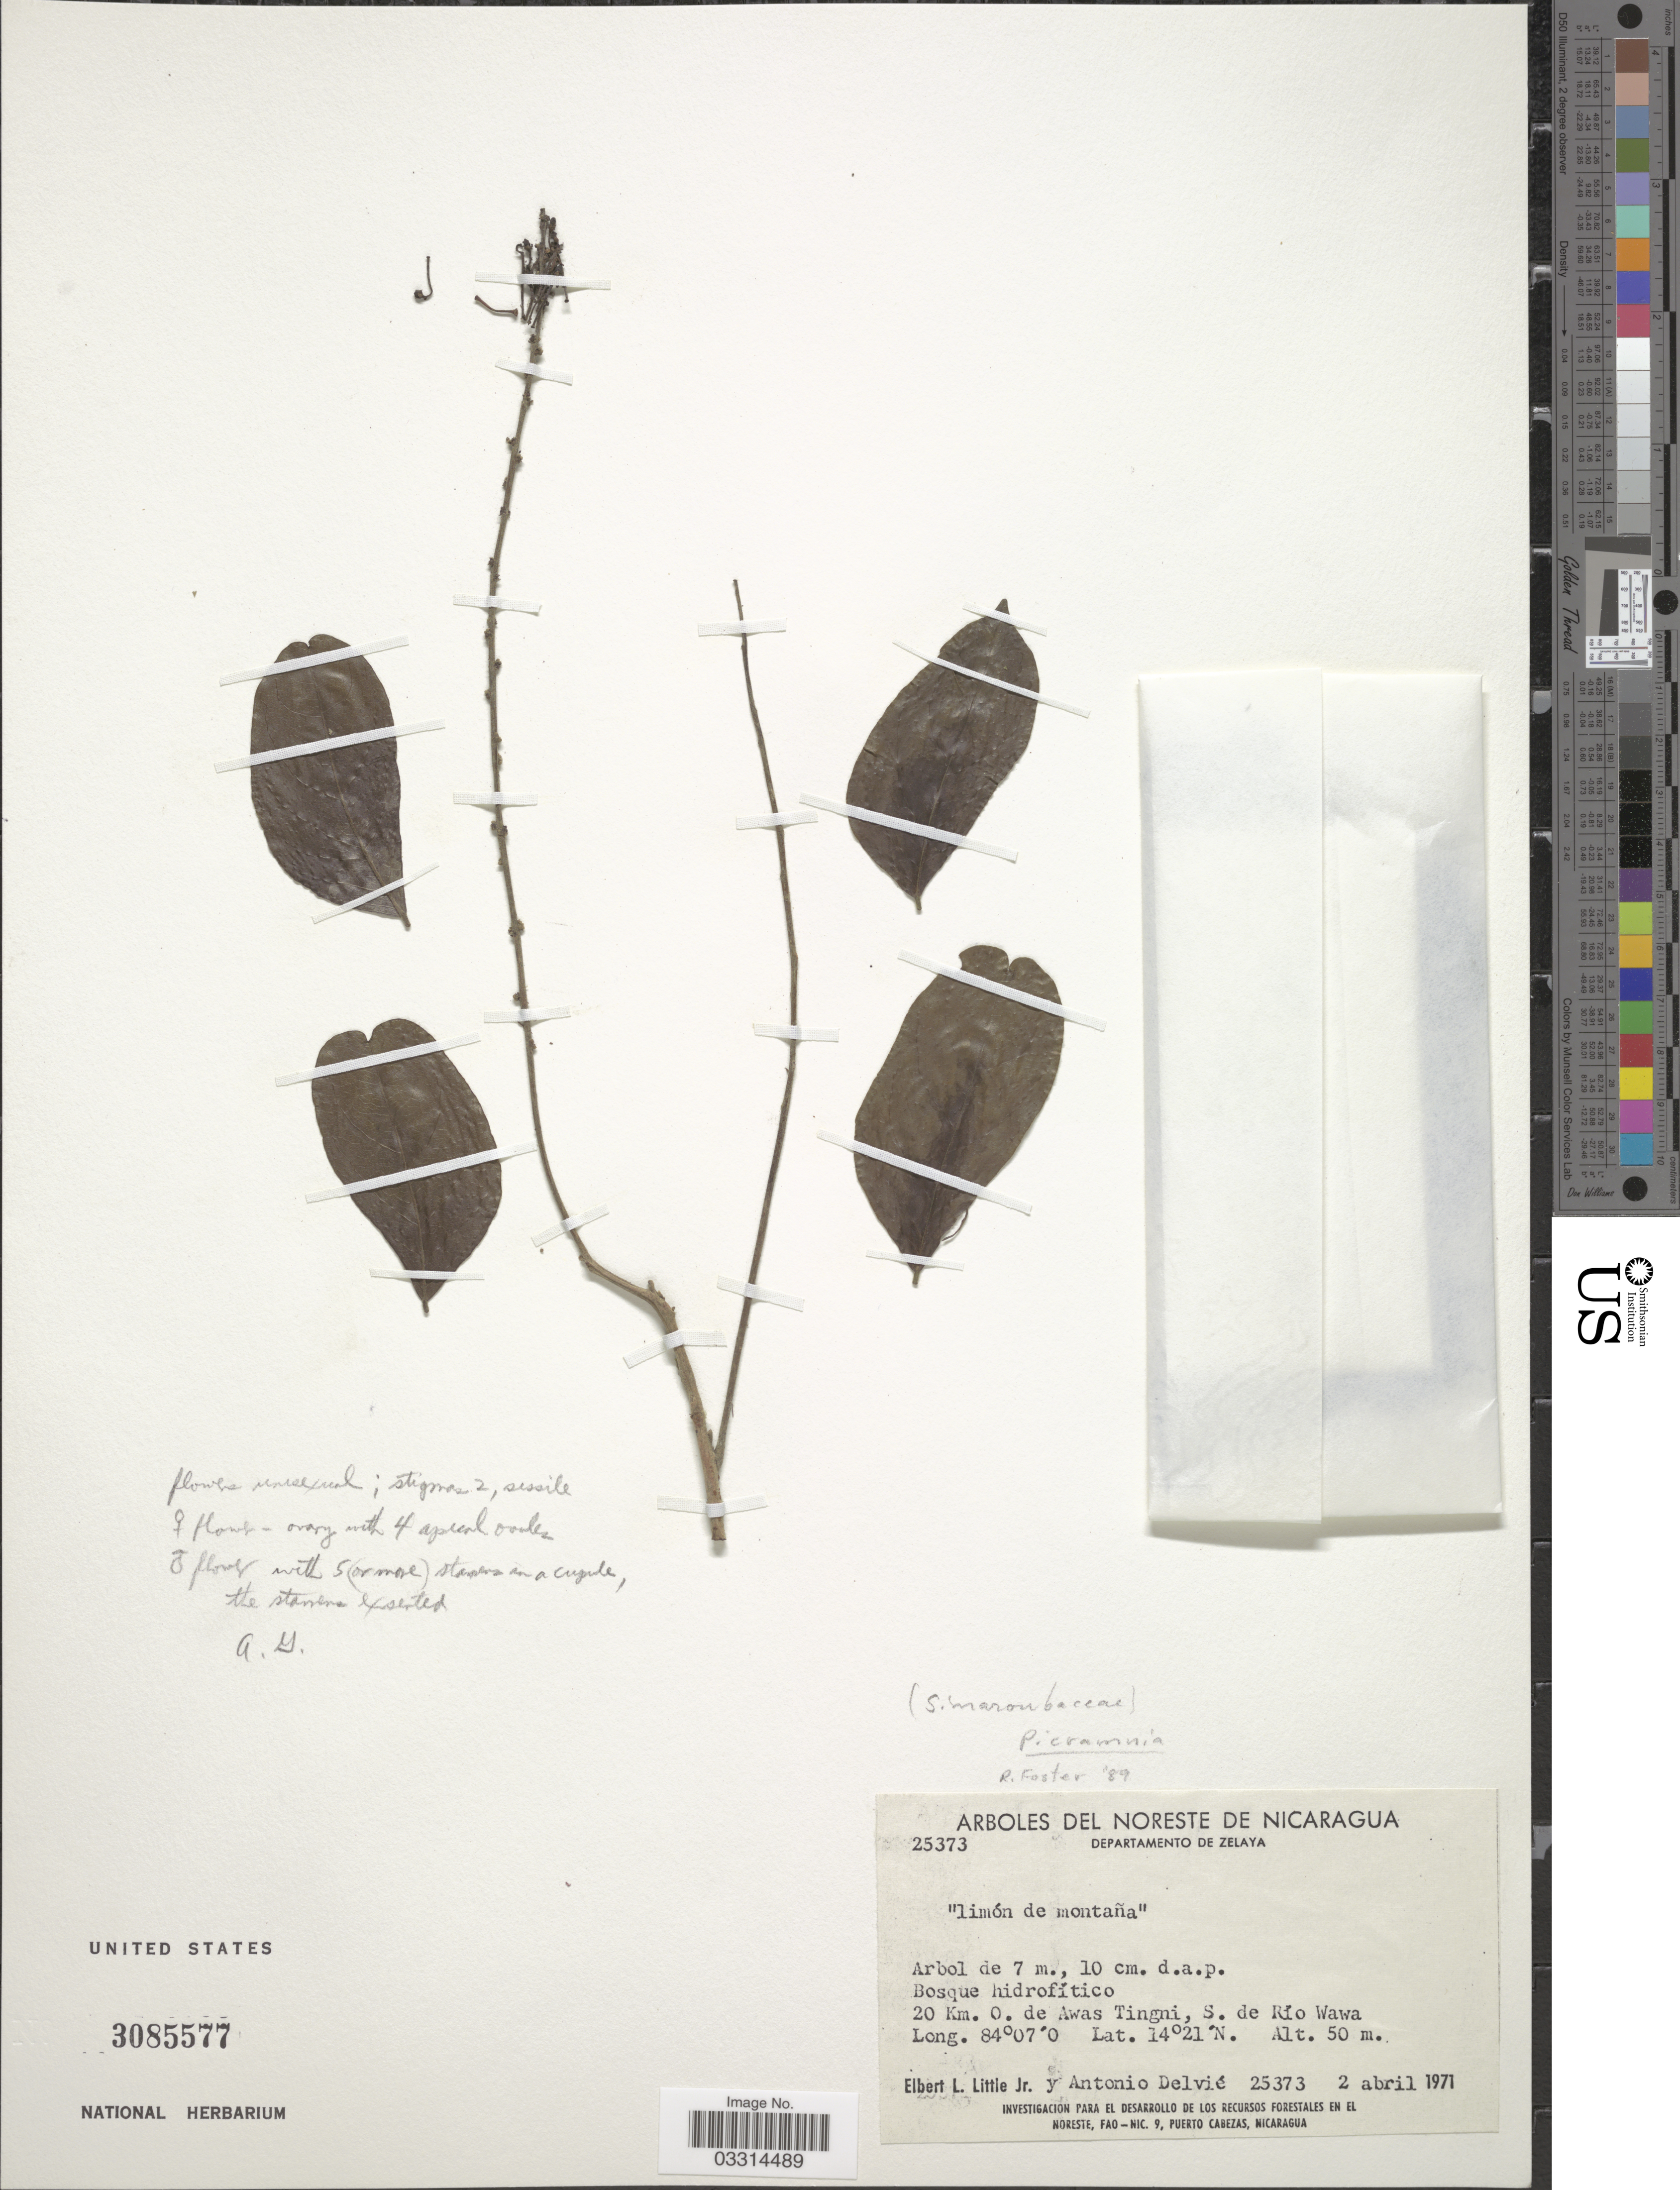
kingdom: Plantae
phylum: Tracheophyta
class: Magnoliopsida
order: Picramniales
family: Picramniaceae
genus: Picramnia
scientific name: Picramnia sp.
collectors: E. L. Little & A. Delvié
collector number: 25373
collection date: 1971-04-02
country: Nicaragua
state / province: Atlántico Norte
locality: Noreste de Nicaragua. Departamento de Zelaya. 20 Km. O. de Awas Tingni, S. de Río Wawa.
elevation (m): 50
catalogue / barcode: US 3085577